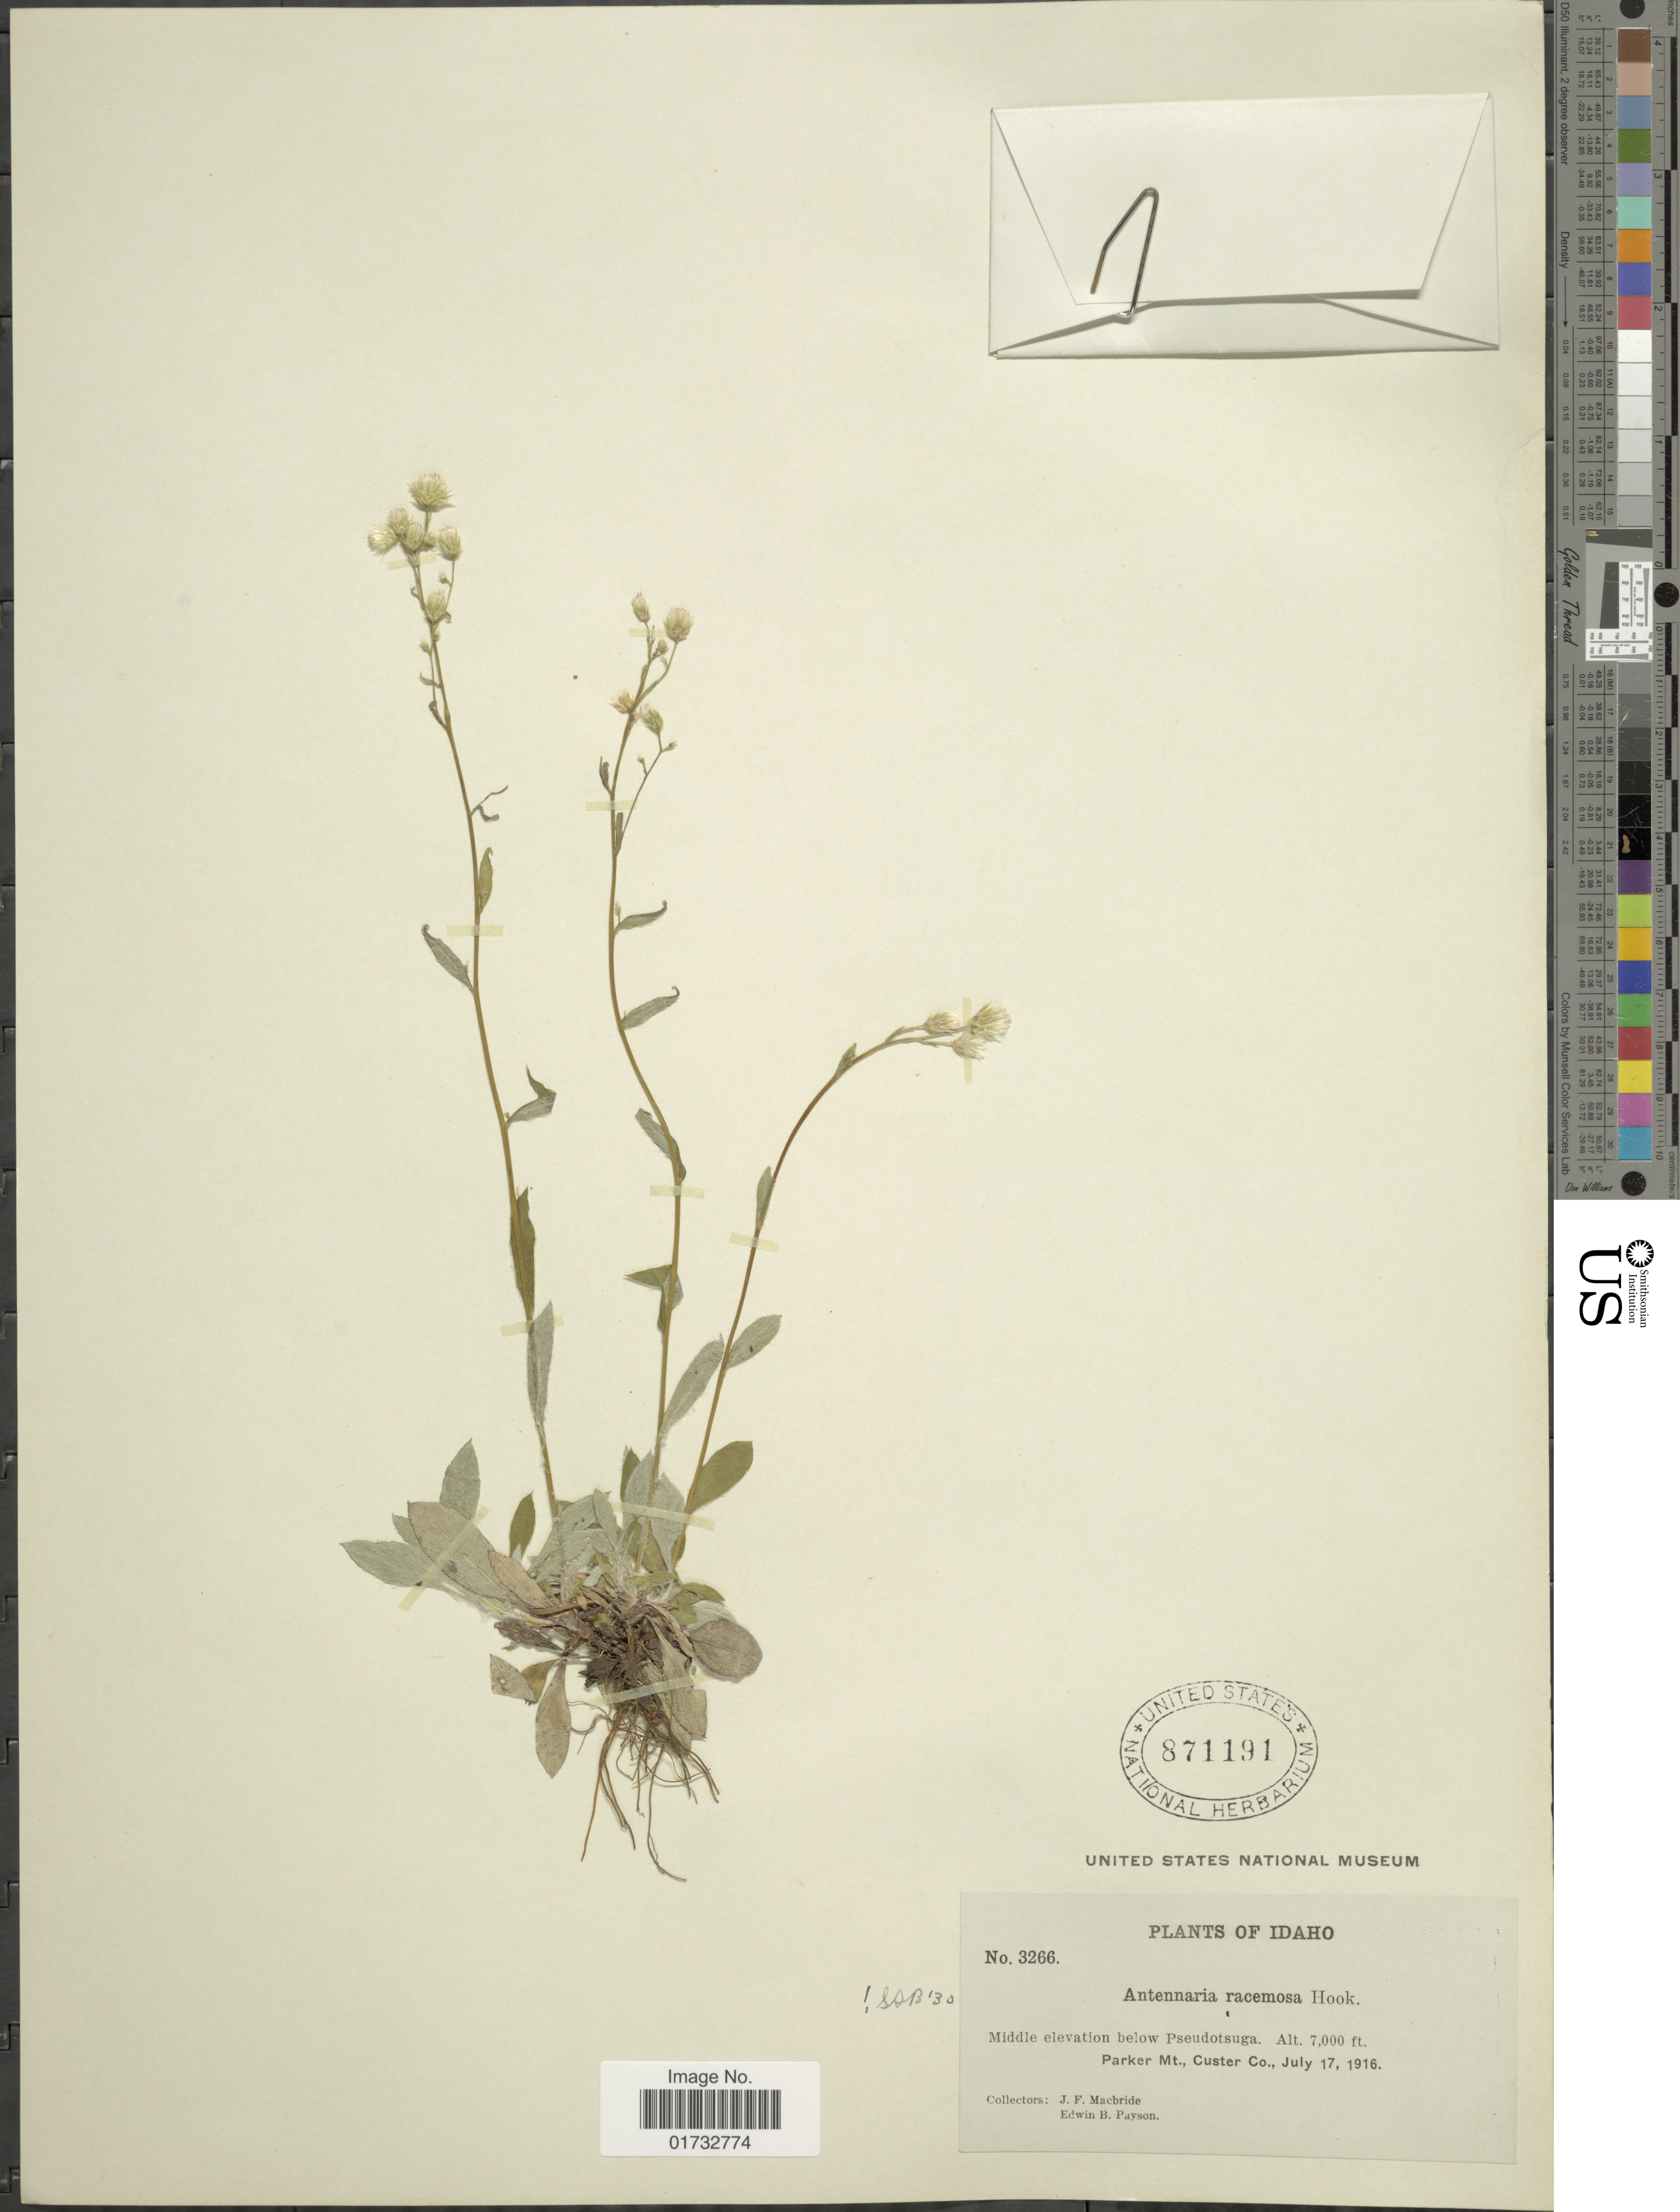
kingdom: Plantae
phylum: Tracheophyta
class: Magnoliopsida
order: Asterales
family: Asteraceae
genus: Antennaria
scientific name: Antennaria racemosa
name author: Hook.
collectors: J. F. Macbride & E. B. Payson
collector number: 3266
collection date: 1916-07-17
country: United States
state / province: Idaho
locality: Middle elevation below Pseudotsuga. Parker Mt., Custer Co.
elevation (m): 2134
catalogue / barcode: US 871191